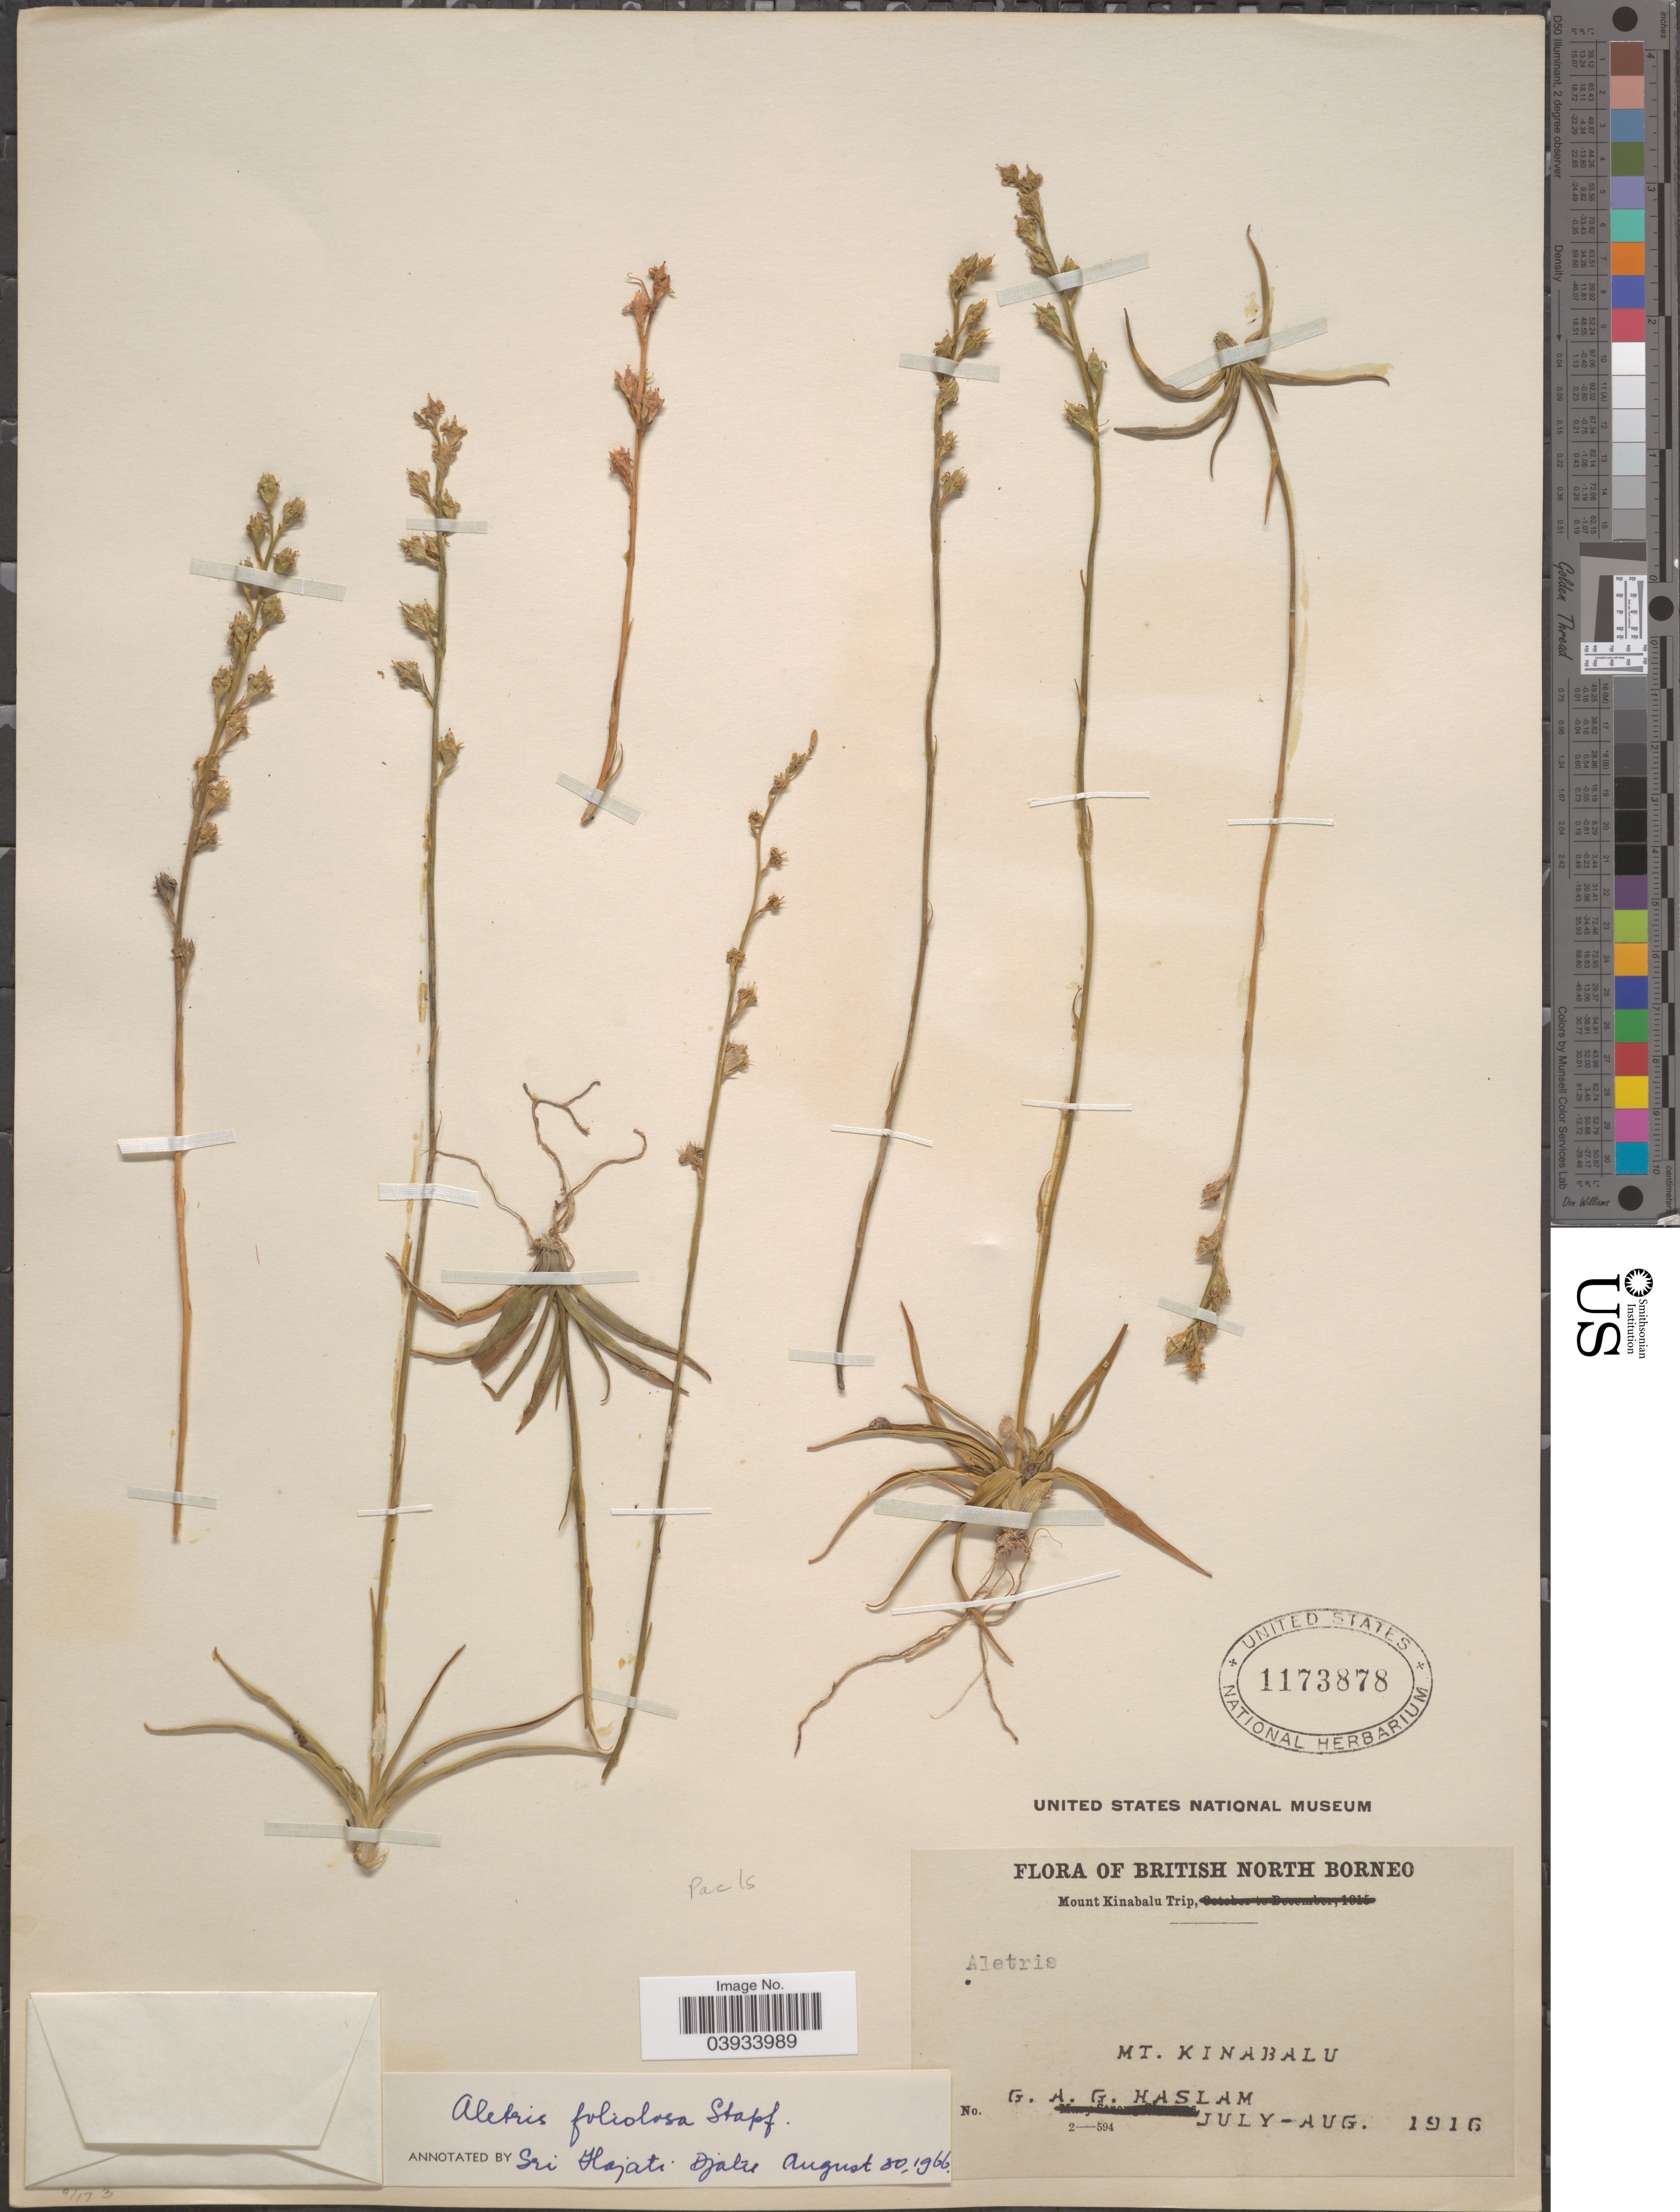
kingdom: Plantae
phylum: Tracheophyta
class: Liliopsida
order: Dioscoreales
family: Nartheciaceae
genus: Aletris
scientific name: Aletris foliolosa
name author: Stapf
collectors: G. Haslam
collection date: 1916-07/1916-08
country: Malaysia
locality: British North Borneo. Mt. Kinabalu.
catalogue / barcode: US 1173878